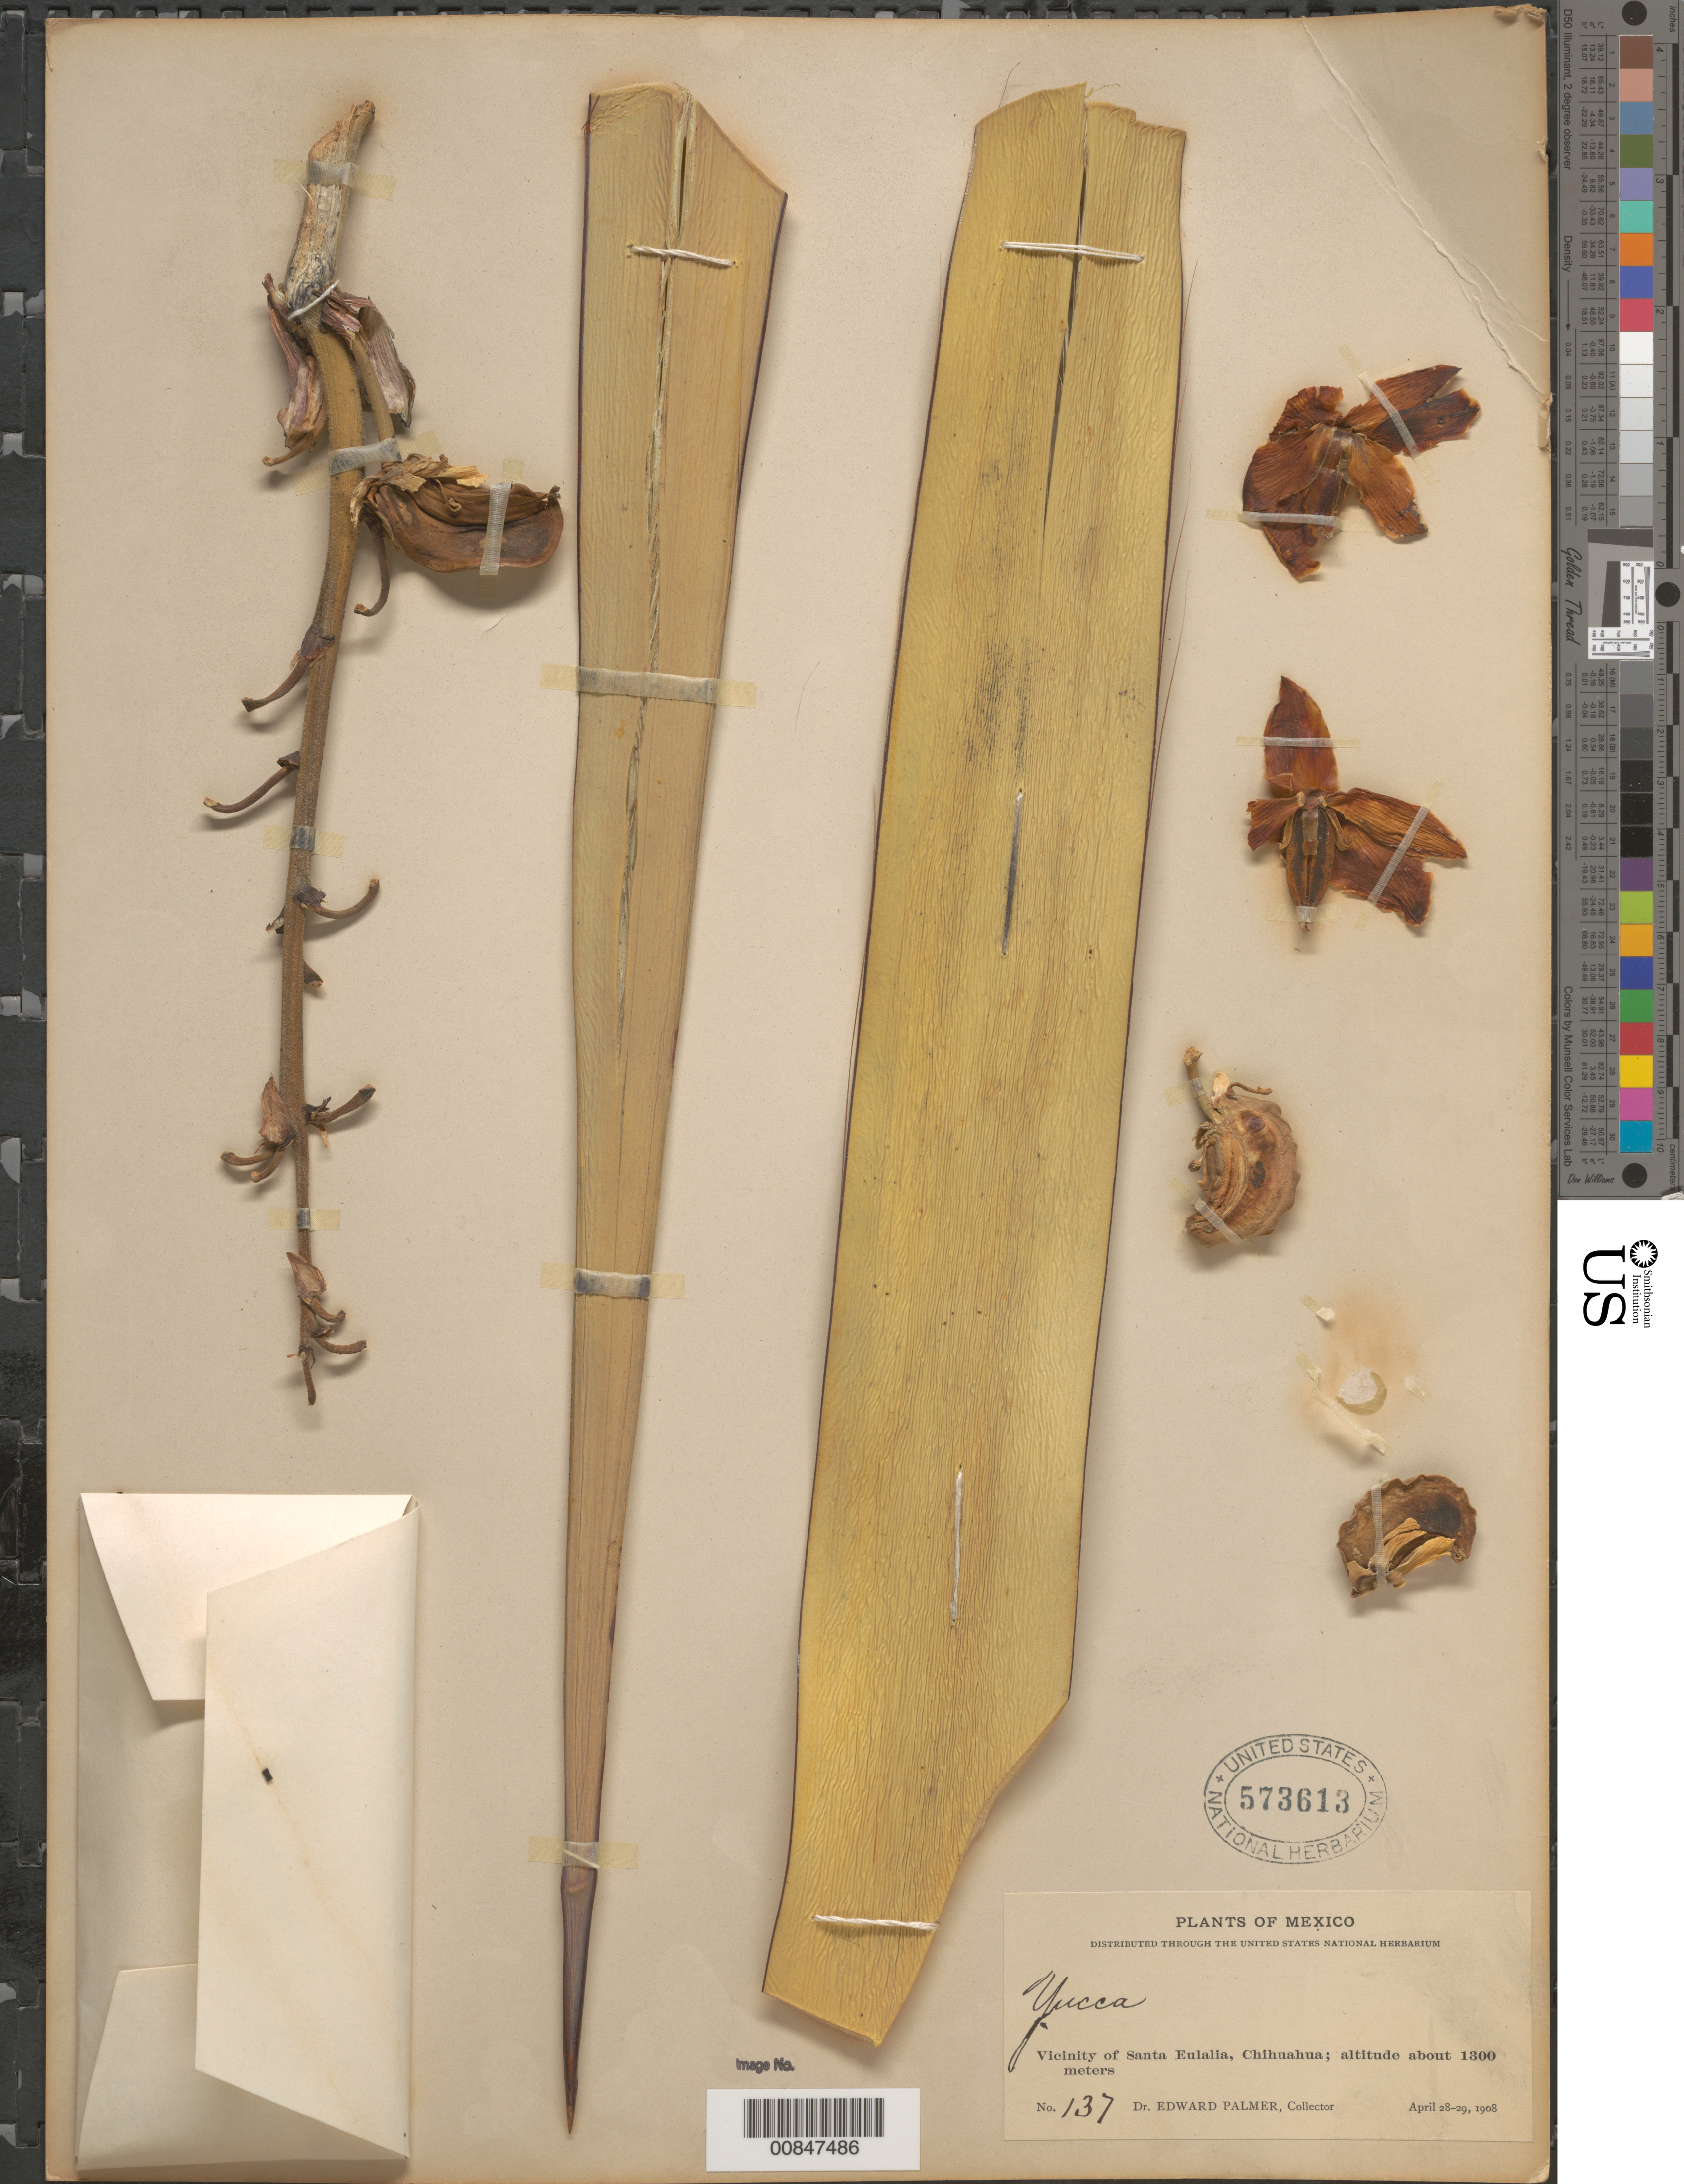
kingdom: Plantae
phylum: Tracheophyta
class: Liliopsida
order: Asparagales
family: Asparagaceae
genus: Yucca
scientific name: Yucca sp.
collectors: E. Palmer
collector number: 137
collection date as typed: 28 Apr 1908 to 29 Apr 1908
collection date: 1908-04-28/1908-04-29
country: Mexico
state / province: Chihuahua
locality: Vicinity of Santa Eulalia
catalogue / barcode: US 573613